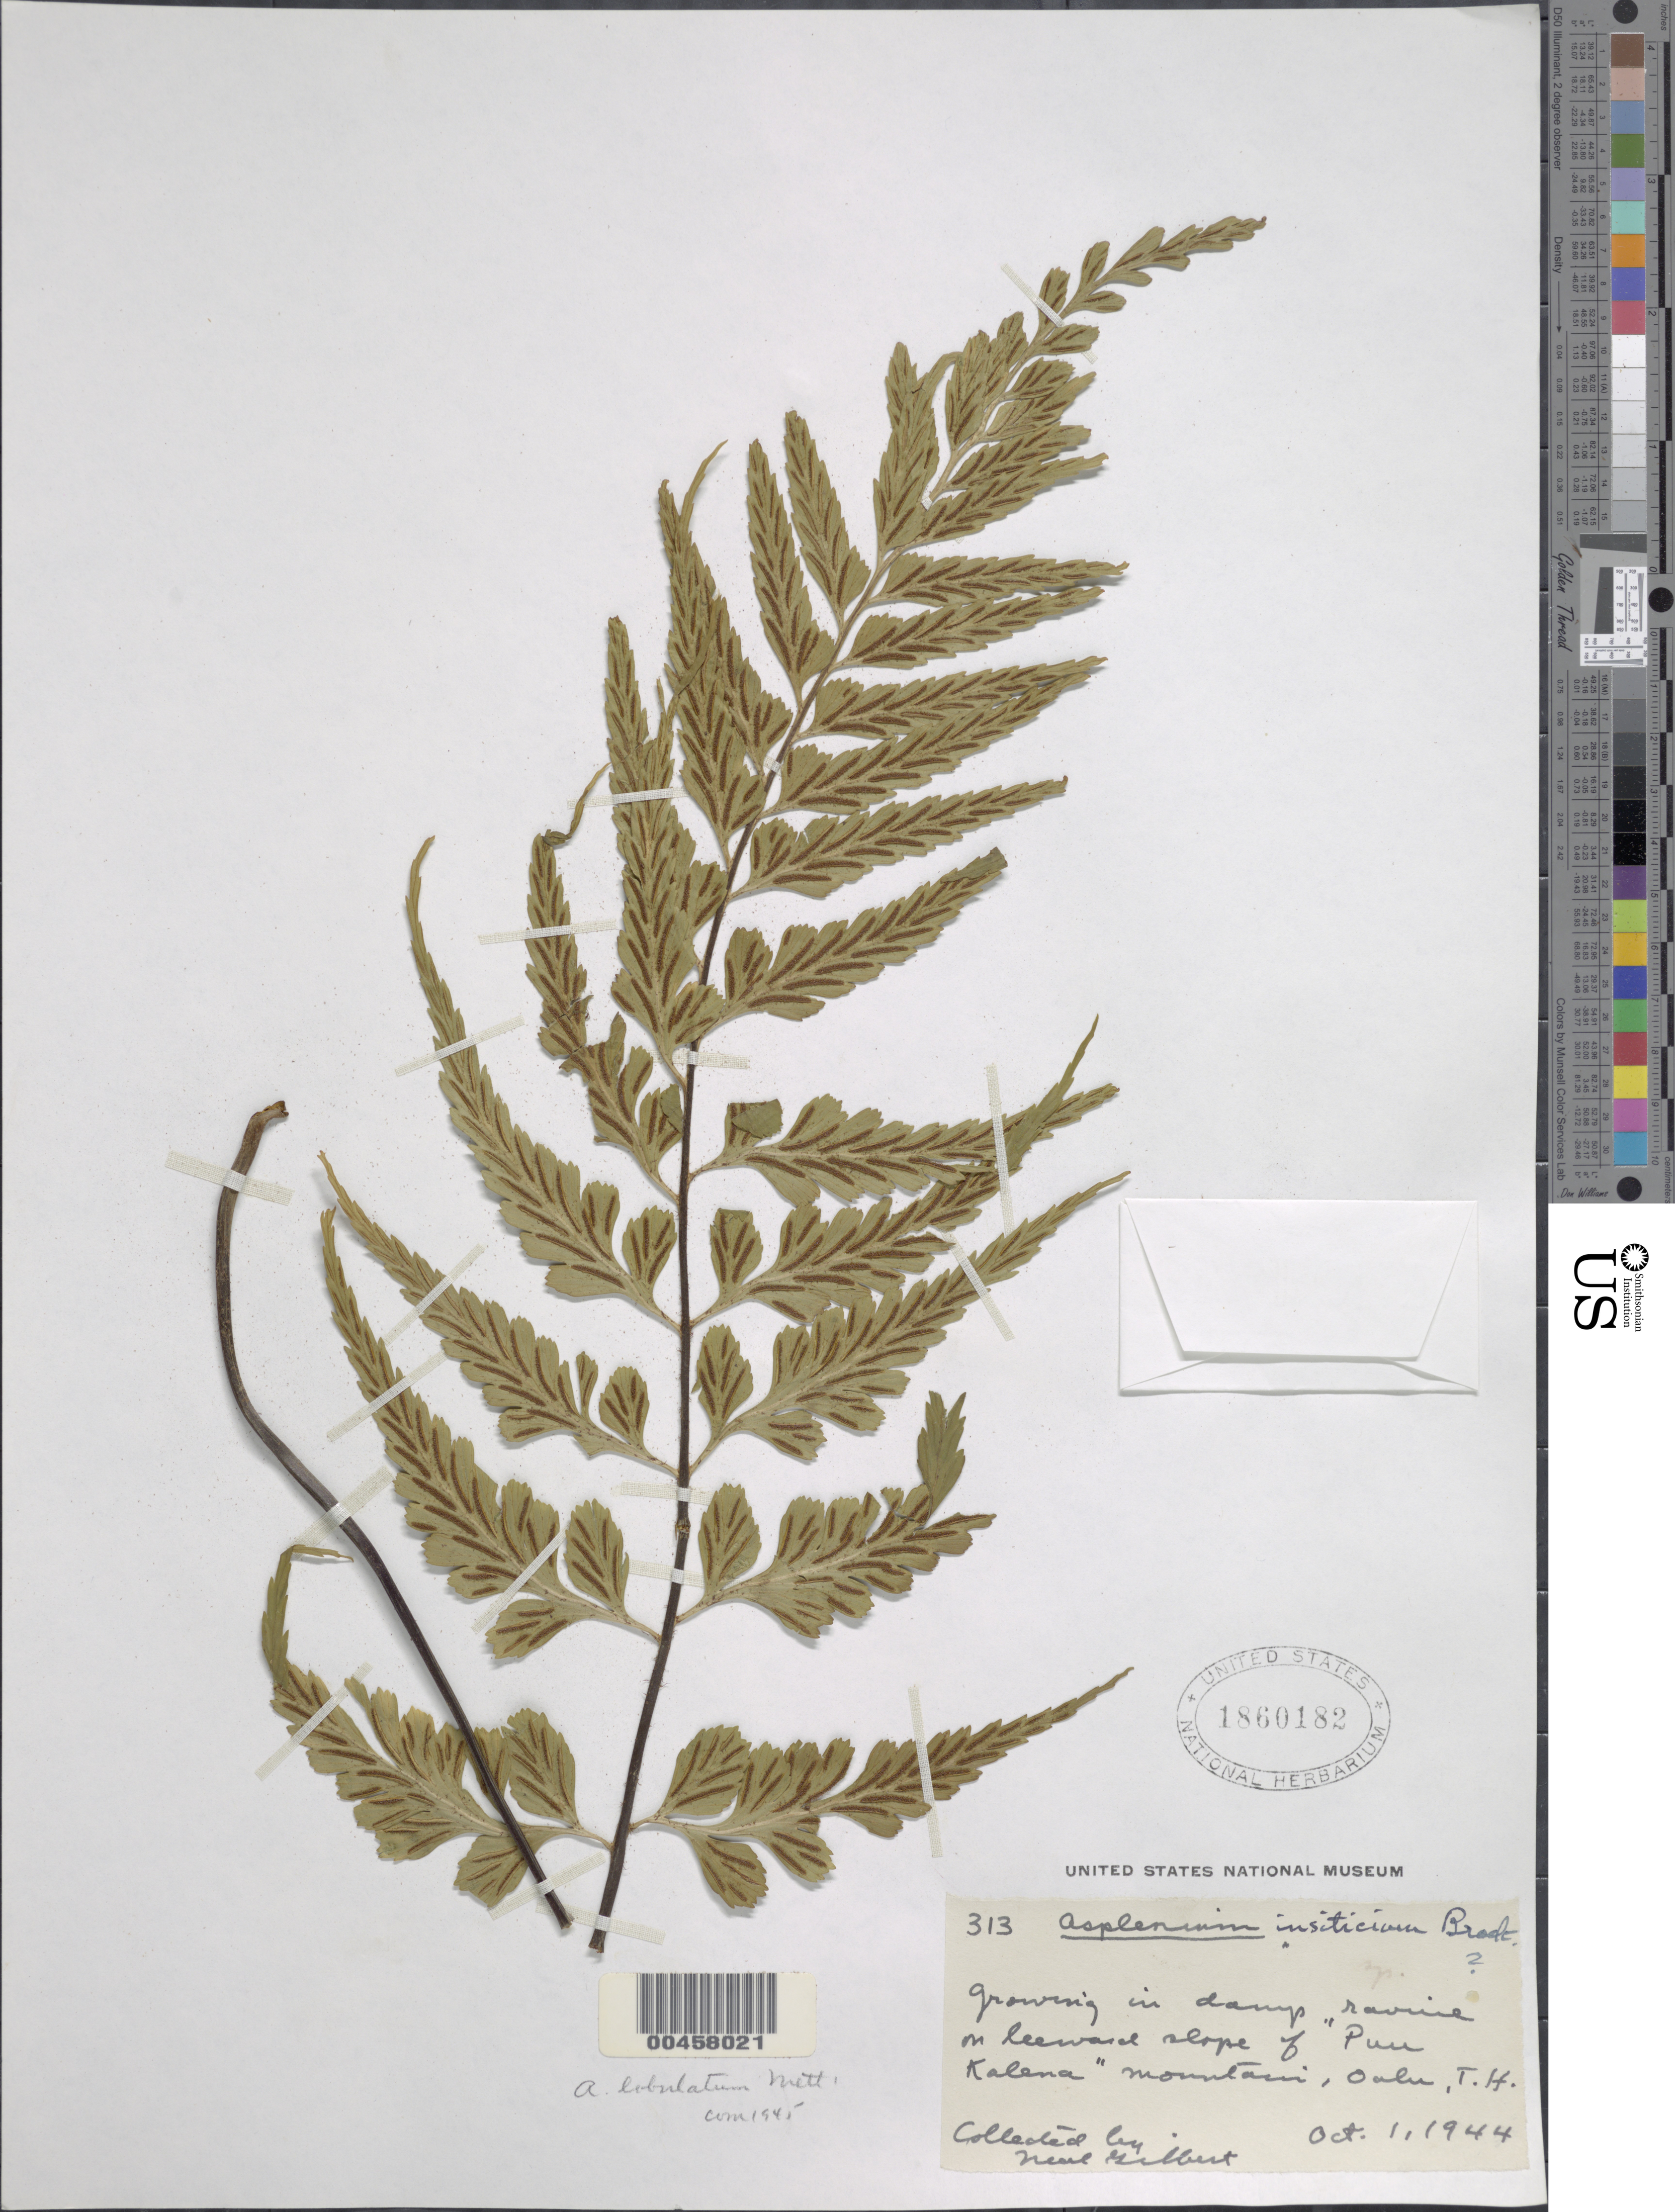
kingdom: Plantae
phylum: Tracheophyta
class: Polypodiopsida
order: Polypodiales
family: Aspleniaceae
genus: Asplenium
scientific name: Asplenium lobulatum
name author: Mett.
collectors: N. Gilbert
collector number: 313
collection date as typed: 1 Oct 1944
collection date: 1944-10-01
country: United States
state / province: Hawaii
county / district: Honolulu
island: Oahu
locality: On leeward slope of Puu Kalena mountain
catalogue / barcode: US 1860182